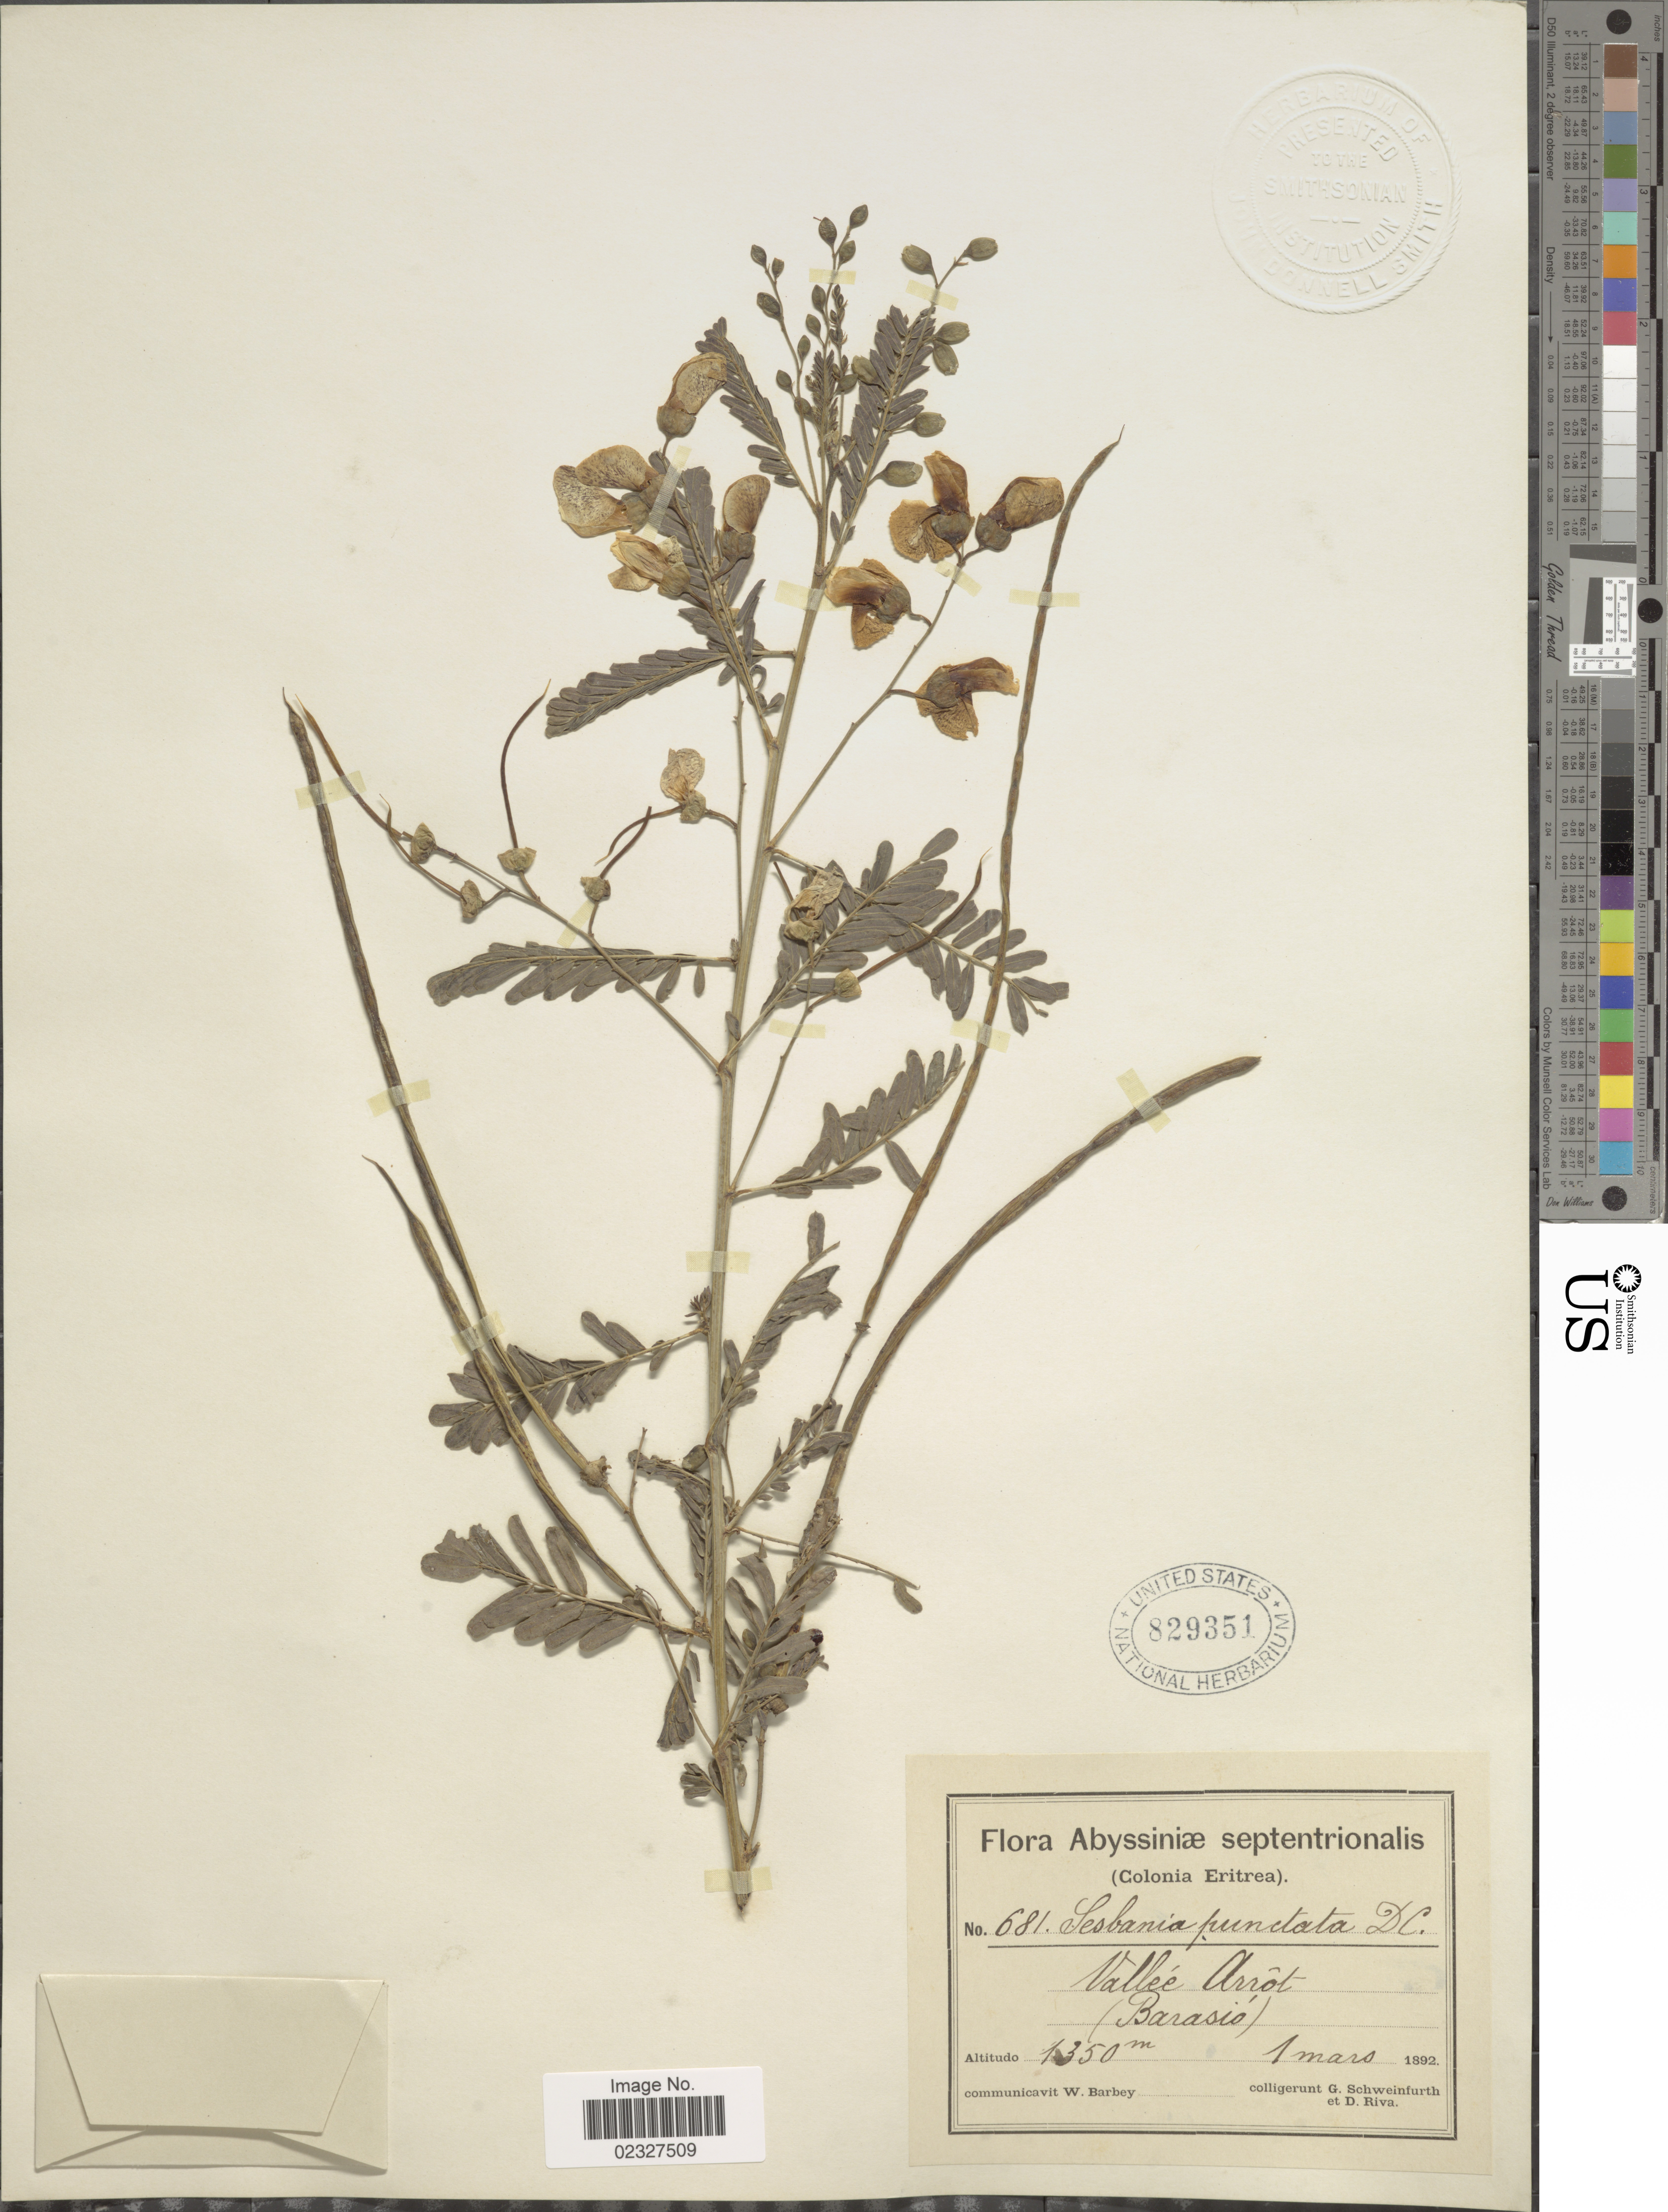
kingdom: Plantae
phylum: Tracheophyta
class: Magnoliopsida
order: Fabales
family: Fabaceae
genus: Sesbania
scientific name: Sesbania punctata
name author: DC.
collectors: G. A. Schweinfurth (herbarium) & D. Riva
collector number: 681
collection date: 1892-03-01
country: Eritrea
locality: Abyssiniae septentrionalis, (Colonia Eritrea), Vallee Arrot (Barasio)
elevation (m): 1350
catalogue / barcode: US 829351